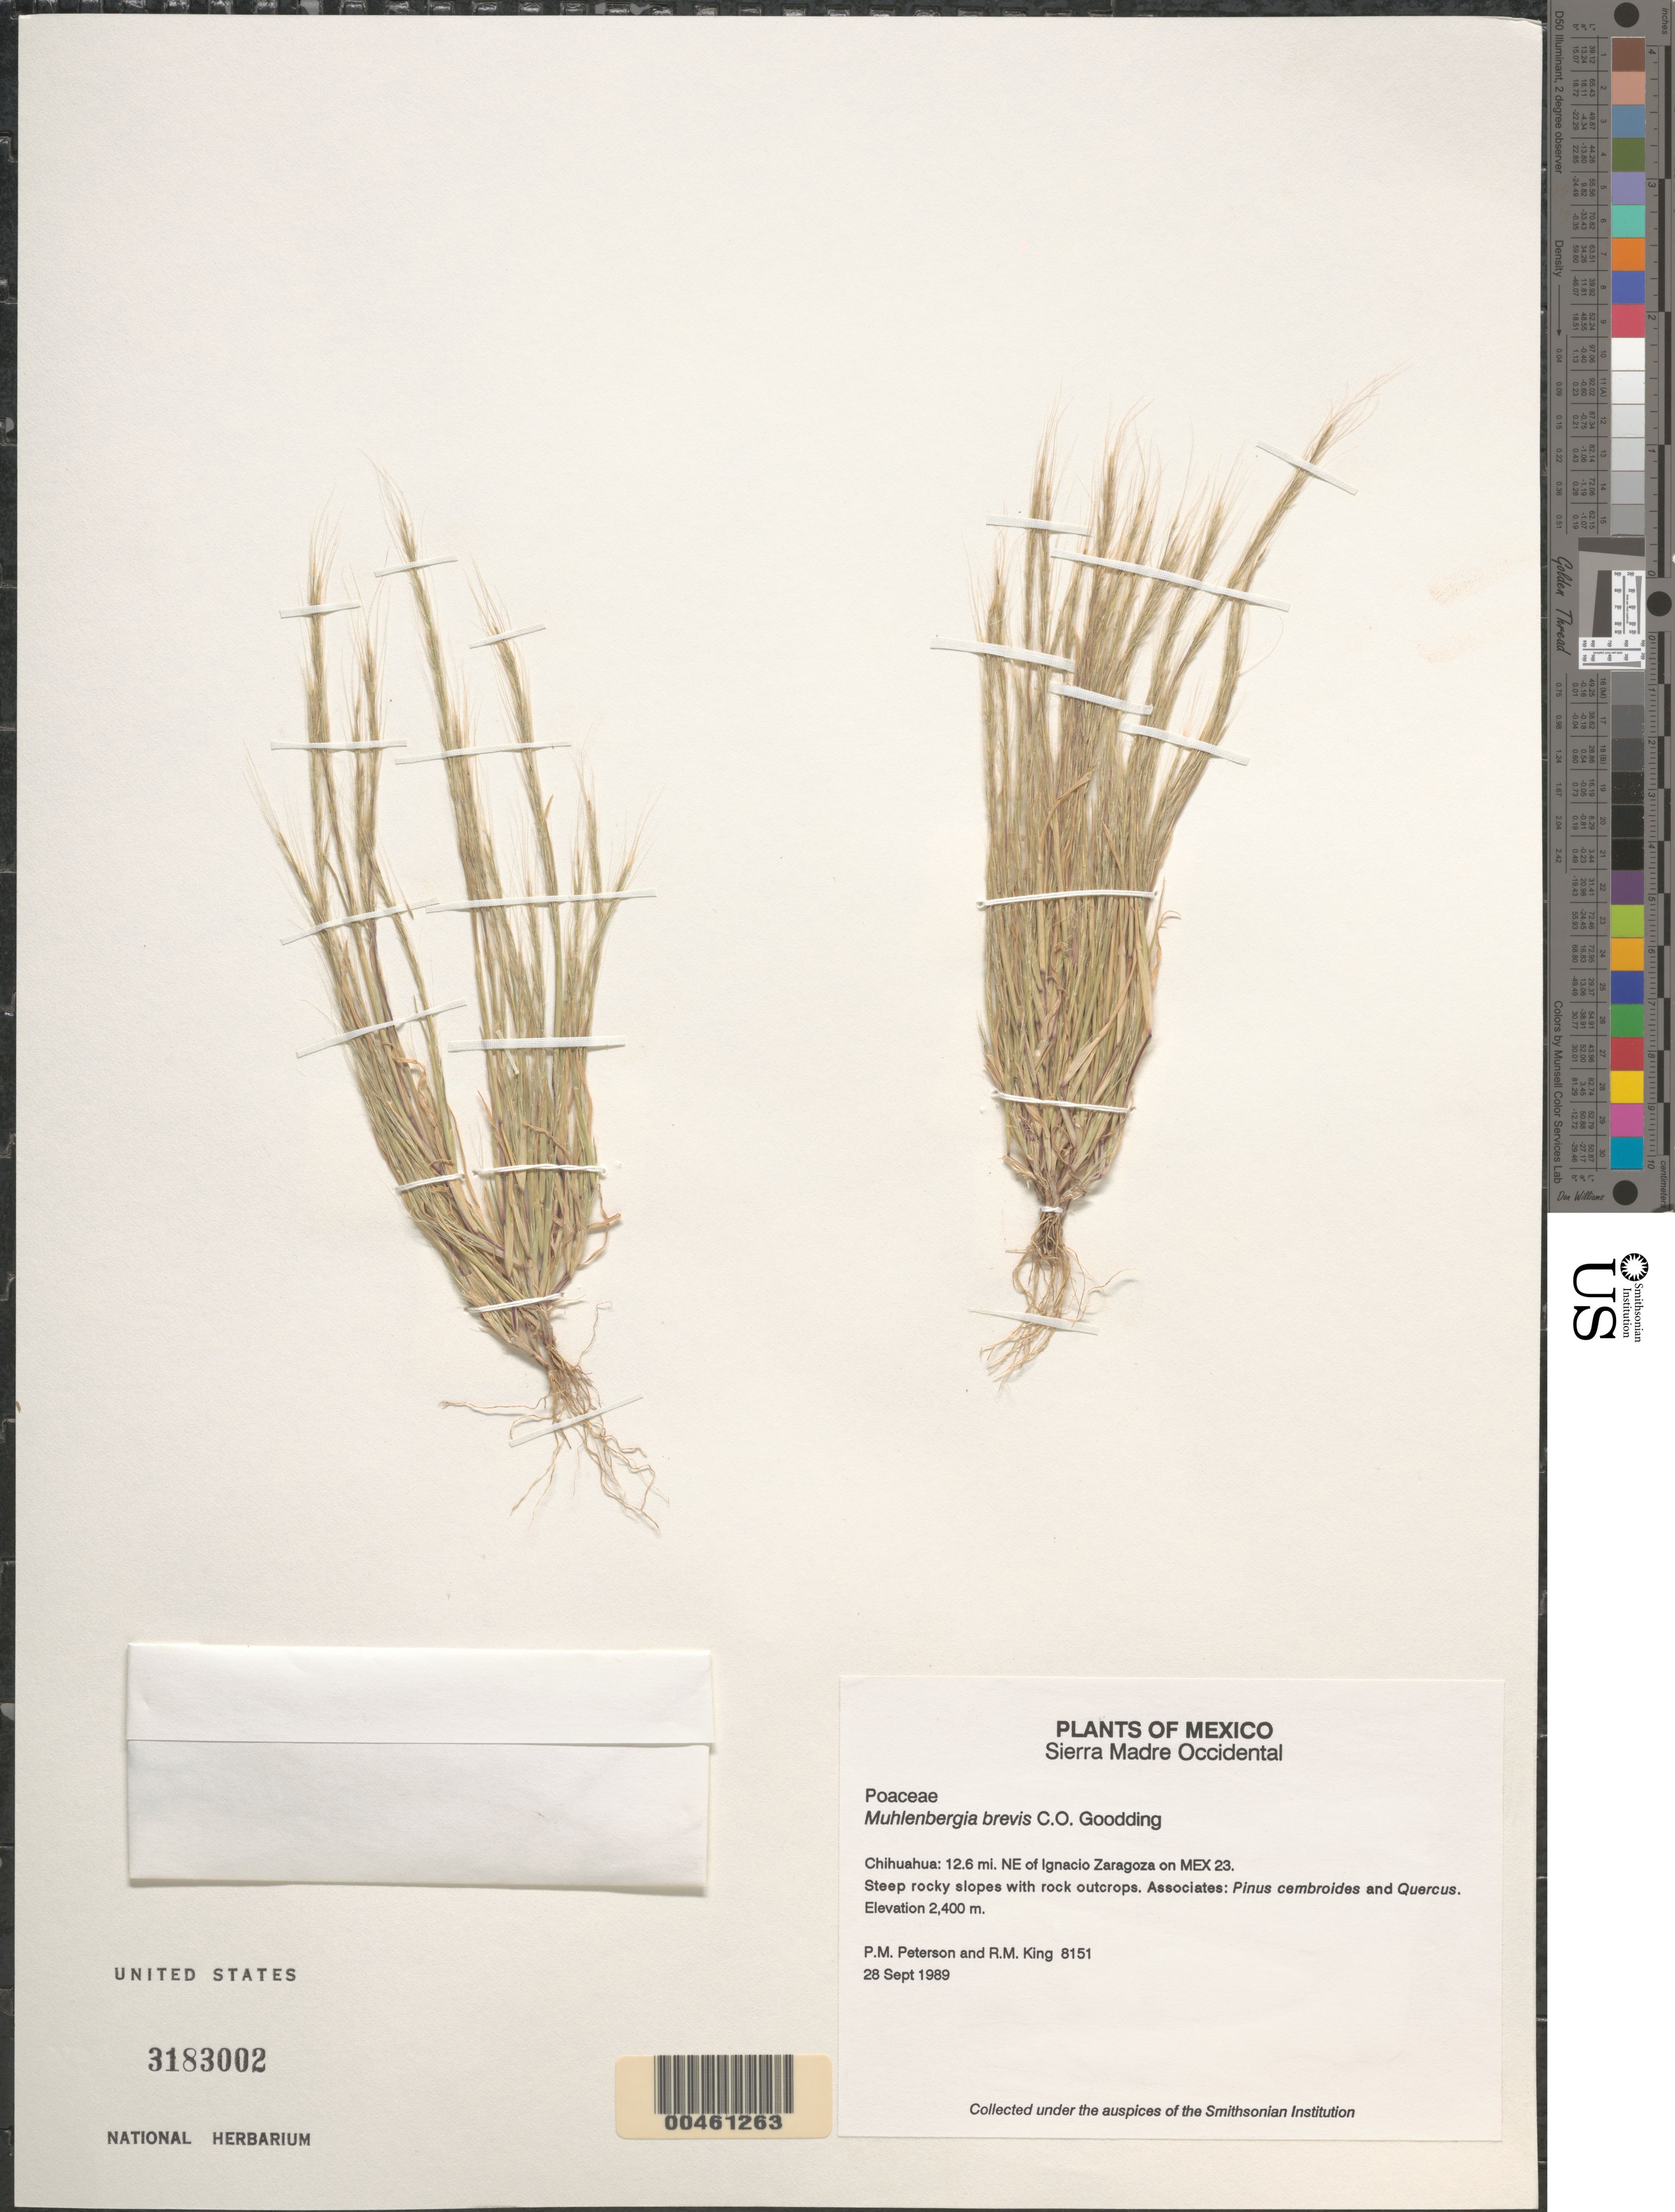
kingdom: Plantae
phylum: Tracheophyta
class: Liliopsida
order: Poales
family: Poaceae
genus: Muhlenbergia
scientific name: Muhlenbergia brevis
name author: C.O. Goodd.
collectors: P. M. Peterson & R. M. King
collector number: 08151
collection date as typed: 28 Sep 1989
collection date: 1989-09-28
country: Mexico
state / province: Chihuahua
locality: Sierra Madre Occidental, 12.6 miles NE of Ignacio Zaragoza on Mex 23.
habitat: Steep rocky slopes with rock outcrops. Associates: Pinus cembroides and Quercus.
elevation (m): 2400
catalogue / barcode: US 3183002